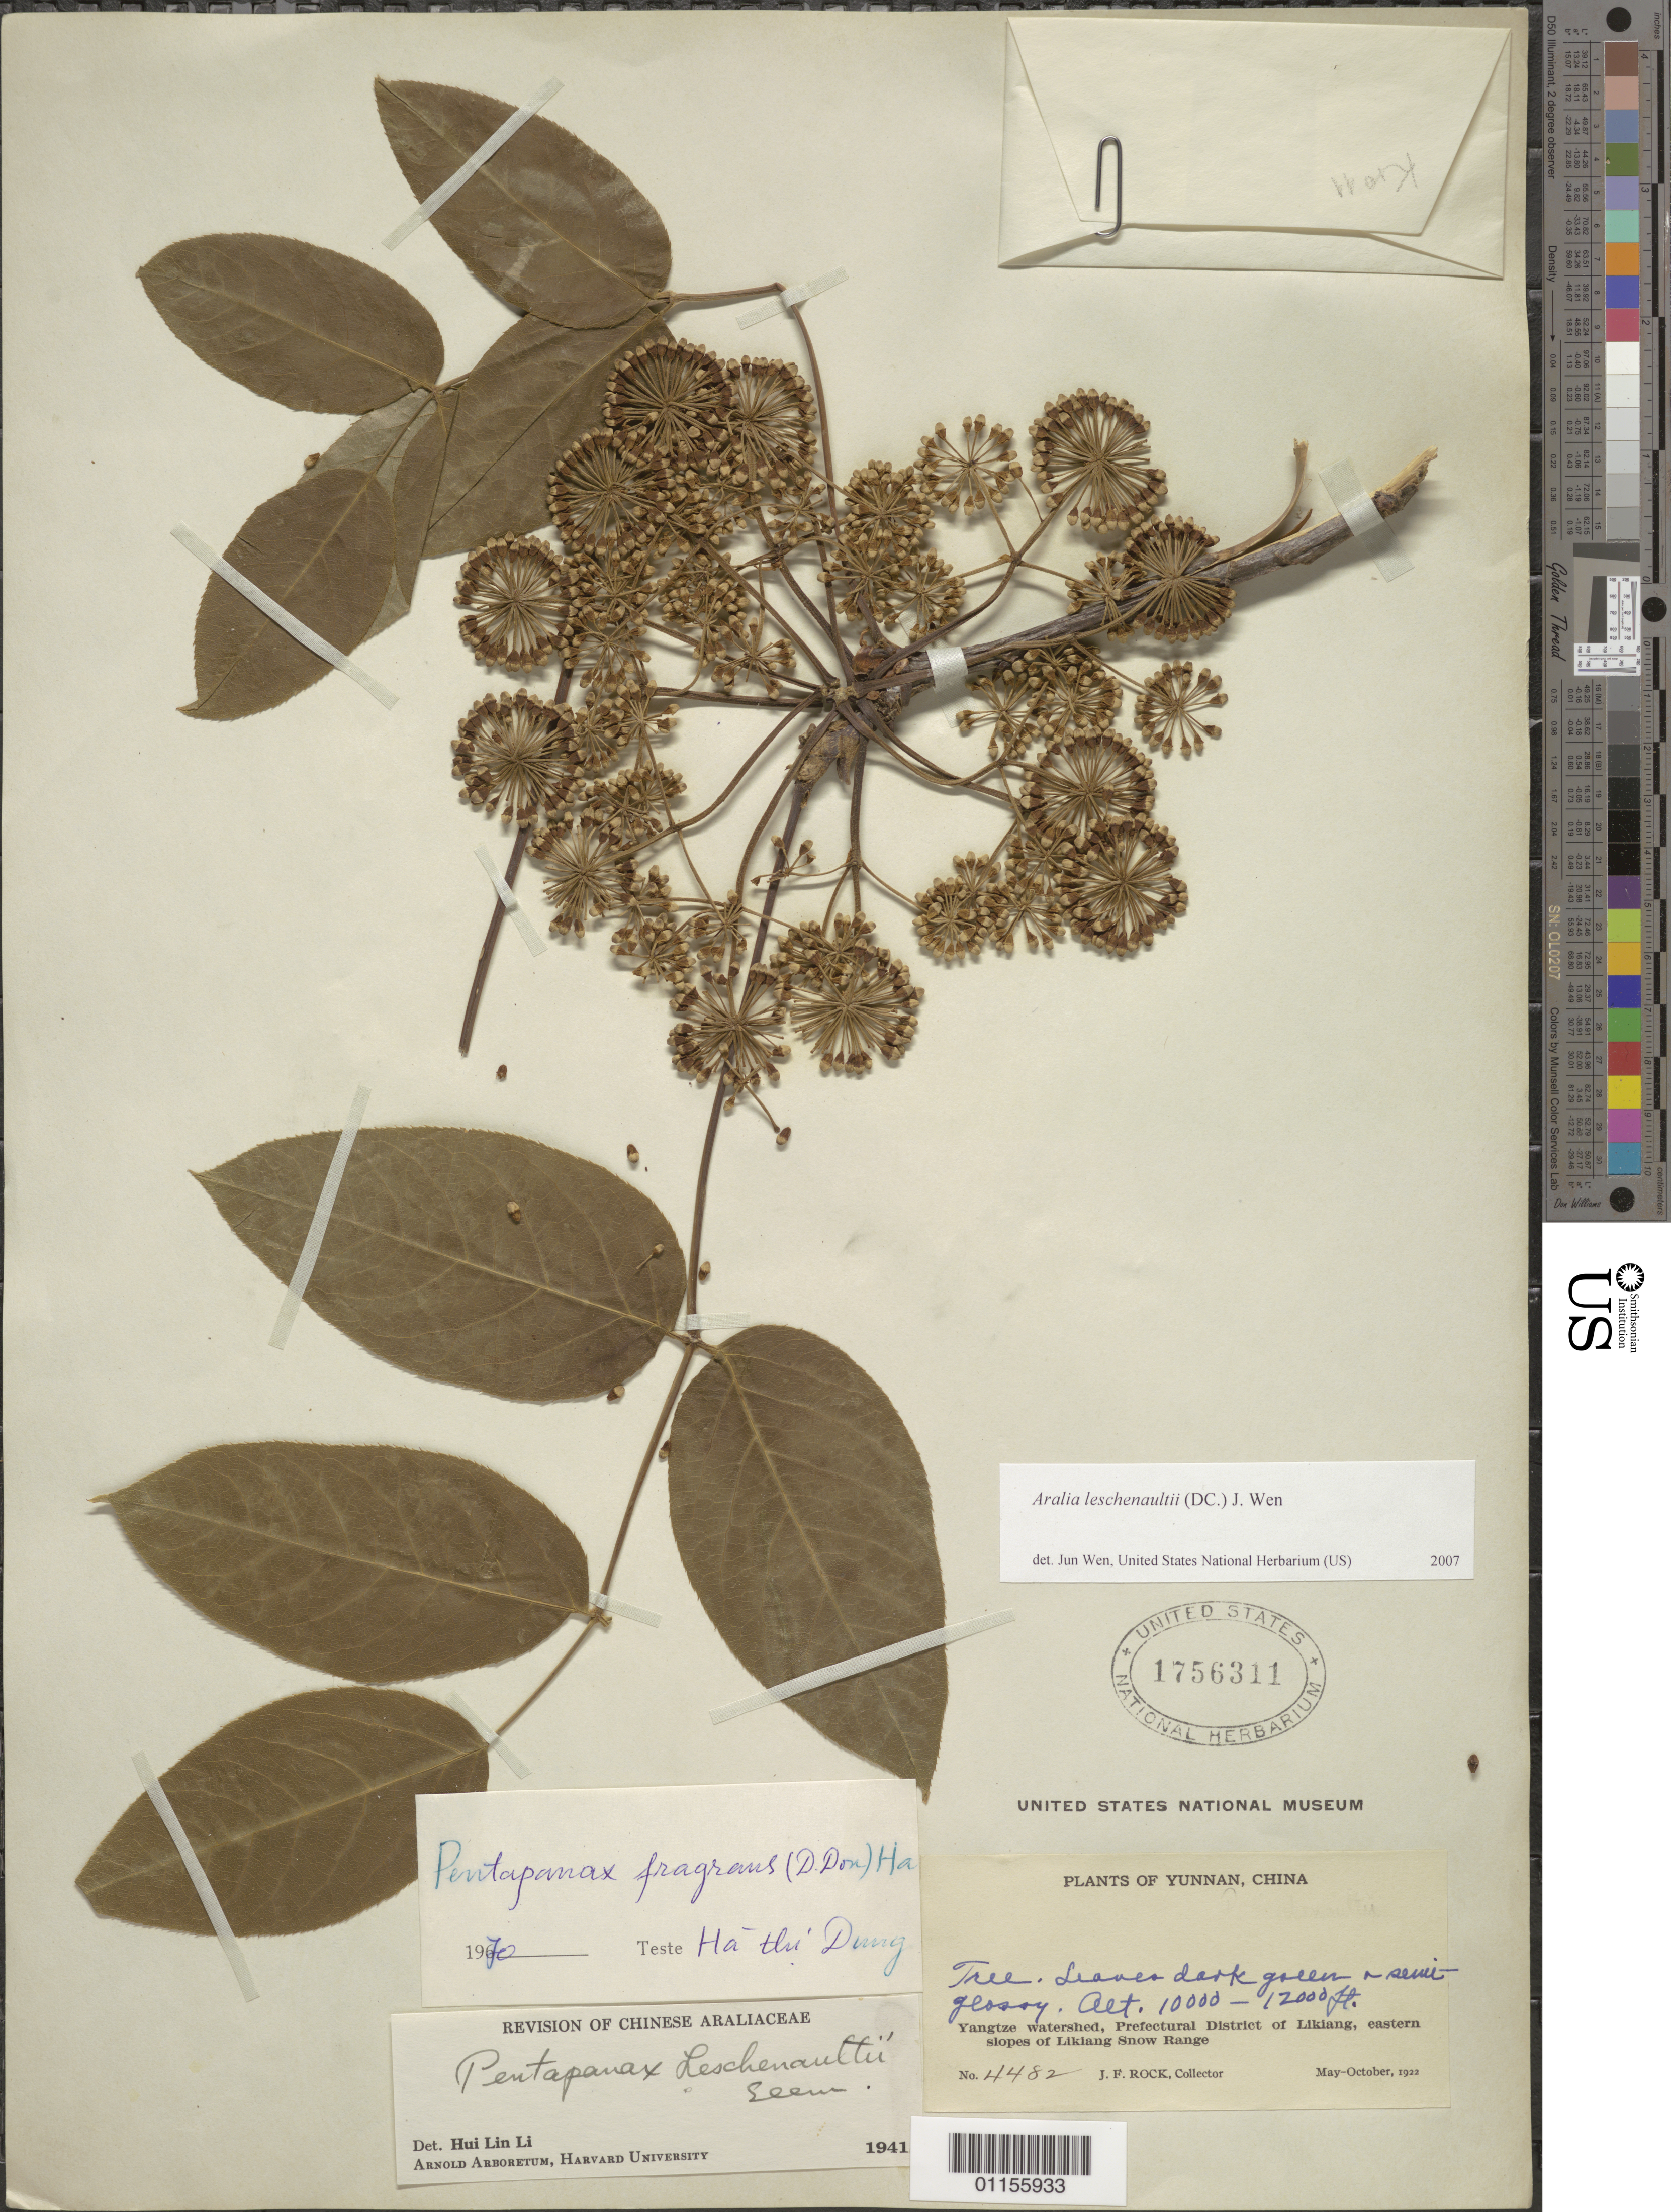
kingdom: Plantae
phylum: Tracheophyta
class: Magnoliopsida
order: Apiales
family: Araliaceae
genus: Aralia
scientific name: Aralia leschenaultii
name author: (DC.) J. Wen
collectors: J. F. Rock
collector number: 4482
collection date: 1922-05/1922-10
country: China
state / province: Yunnan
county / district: Prefectural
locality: Yangtze watershed, E slopes of Likiang Snow Range.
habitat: Tree.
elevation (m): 305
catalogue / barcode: US 1756311